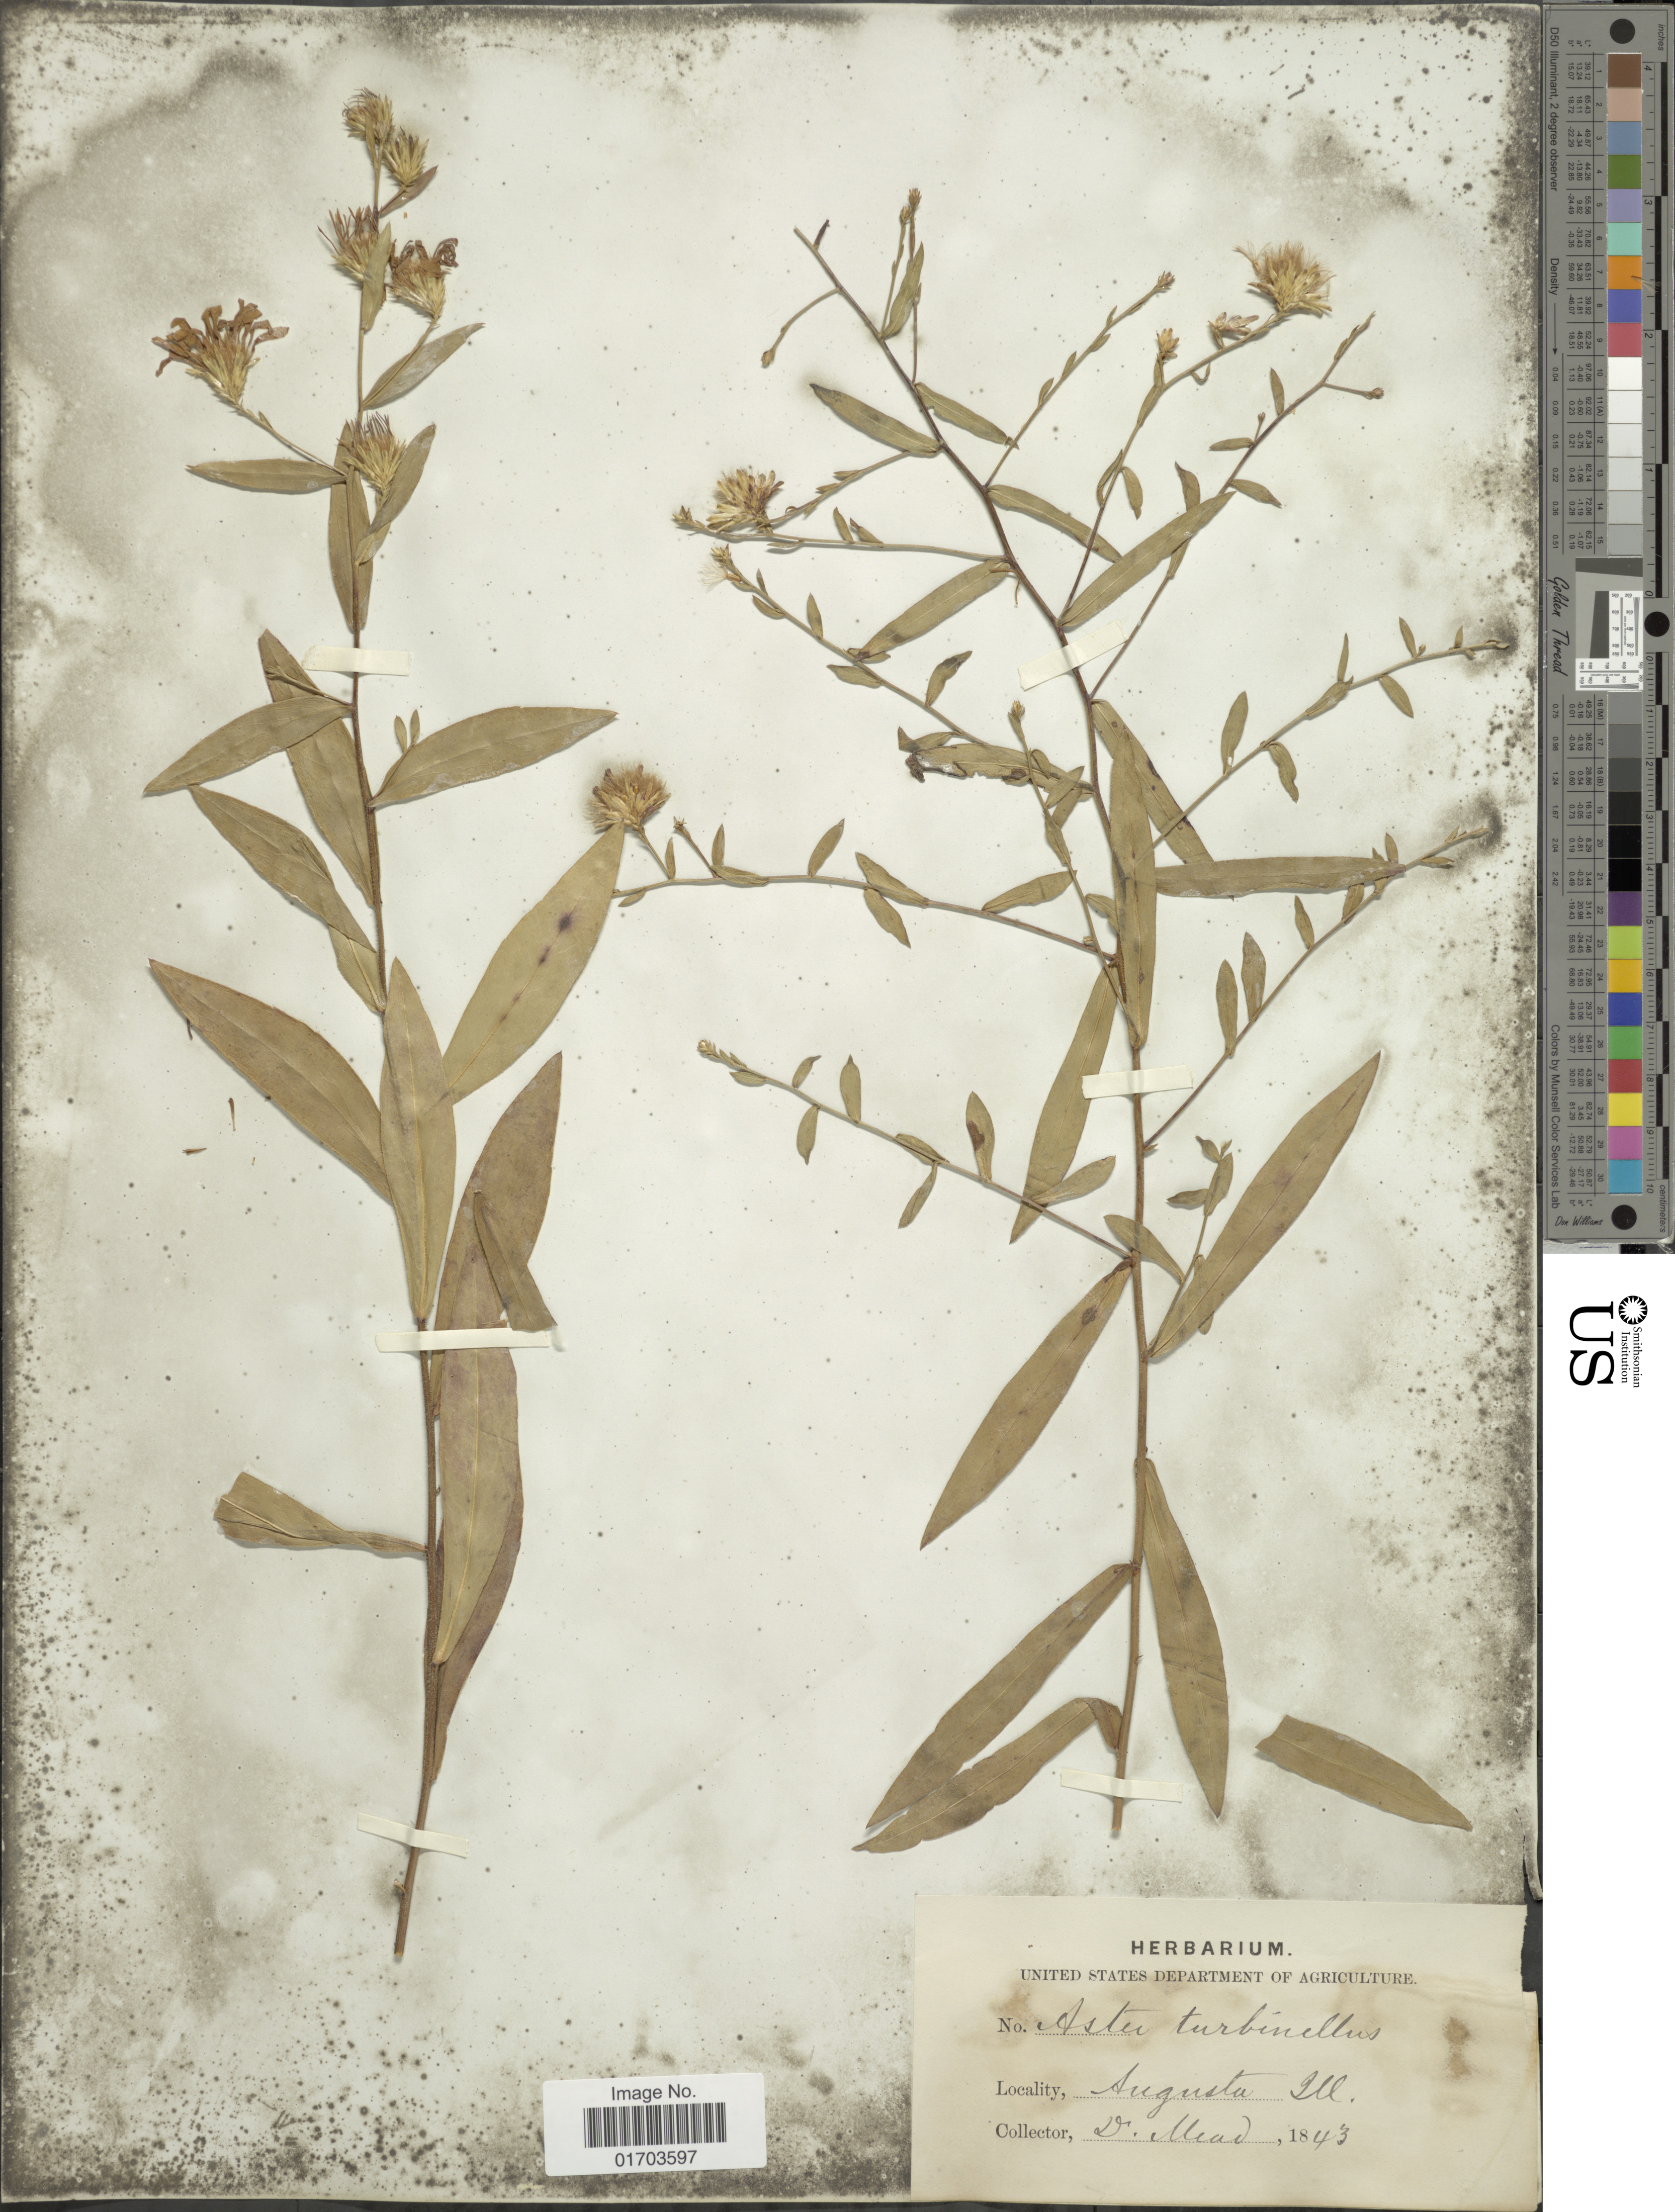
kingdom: Plantae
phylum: Tracheophyta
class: Magnoliopsida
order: Asterales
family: Asteraceae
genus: Symphyotrichum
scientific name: Symphyotrichum turbinellum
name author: (Lindl.) G.L. Nesom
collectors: -. Mead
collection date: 1843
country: United States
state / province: Illinois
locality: Augusta